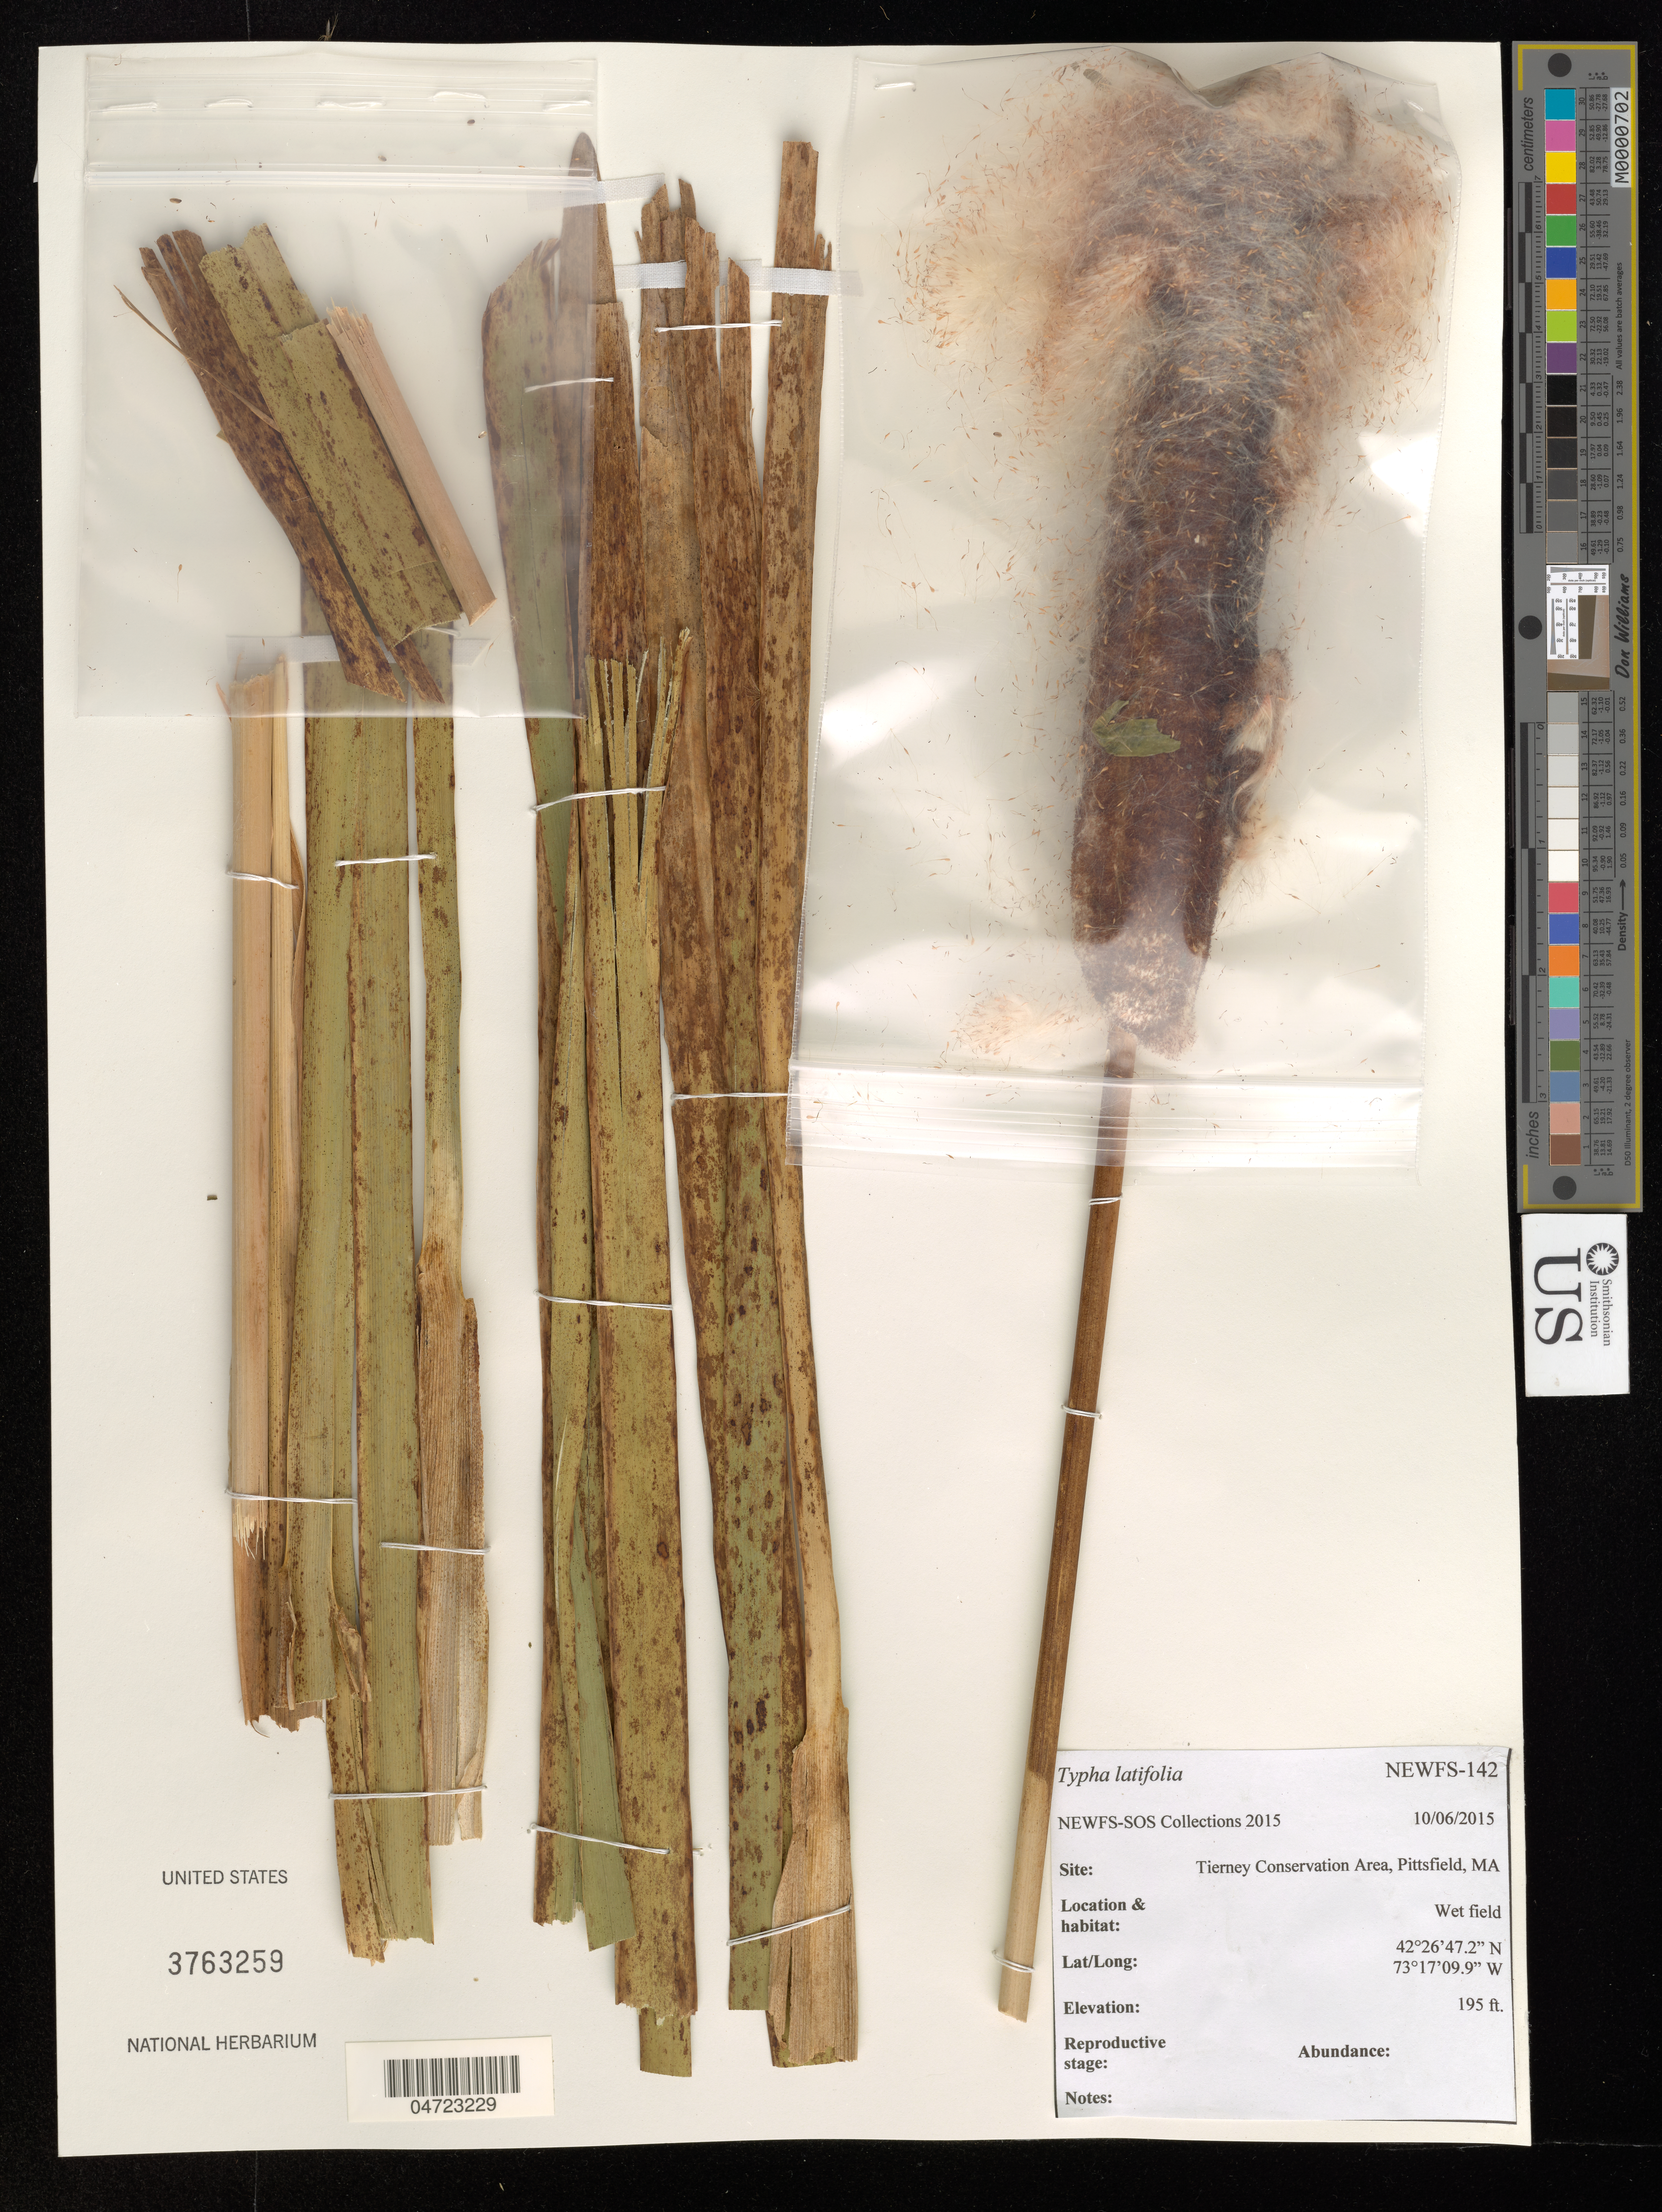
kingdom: Plantae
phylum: Tracheophyta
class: Liliopsida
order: Poales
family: Typhaceae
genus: Typha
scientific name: Typha latifolia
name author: L.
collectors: NEWFS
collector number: NEWFS-142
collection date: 2015-10-06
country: United States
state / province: Massachusetts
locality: Site: Tierney Conservation Area, Pittsfield, MA. Wet field.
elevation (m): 59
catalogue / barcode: US 3763259